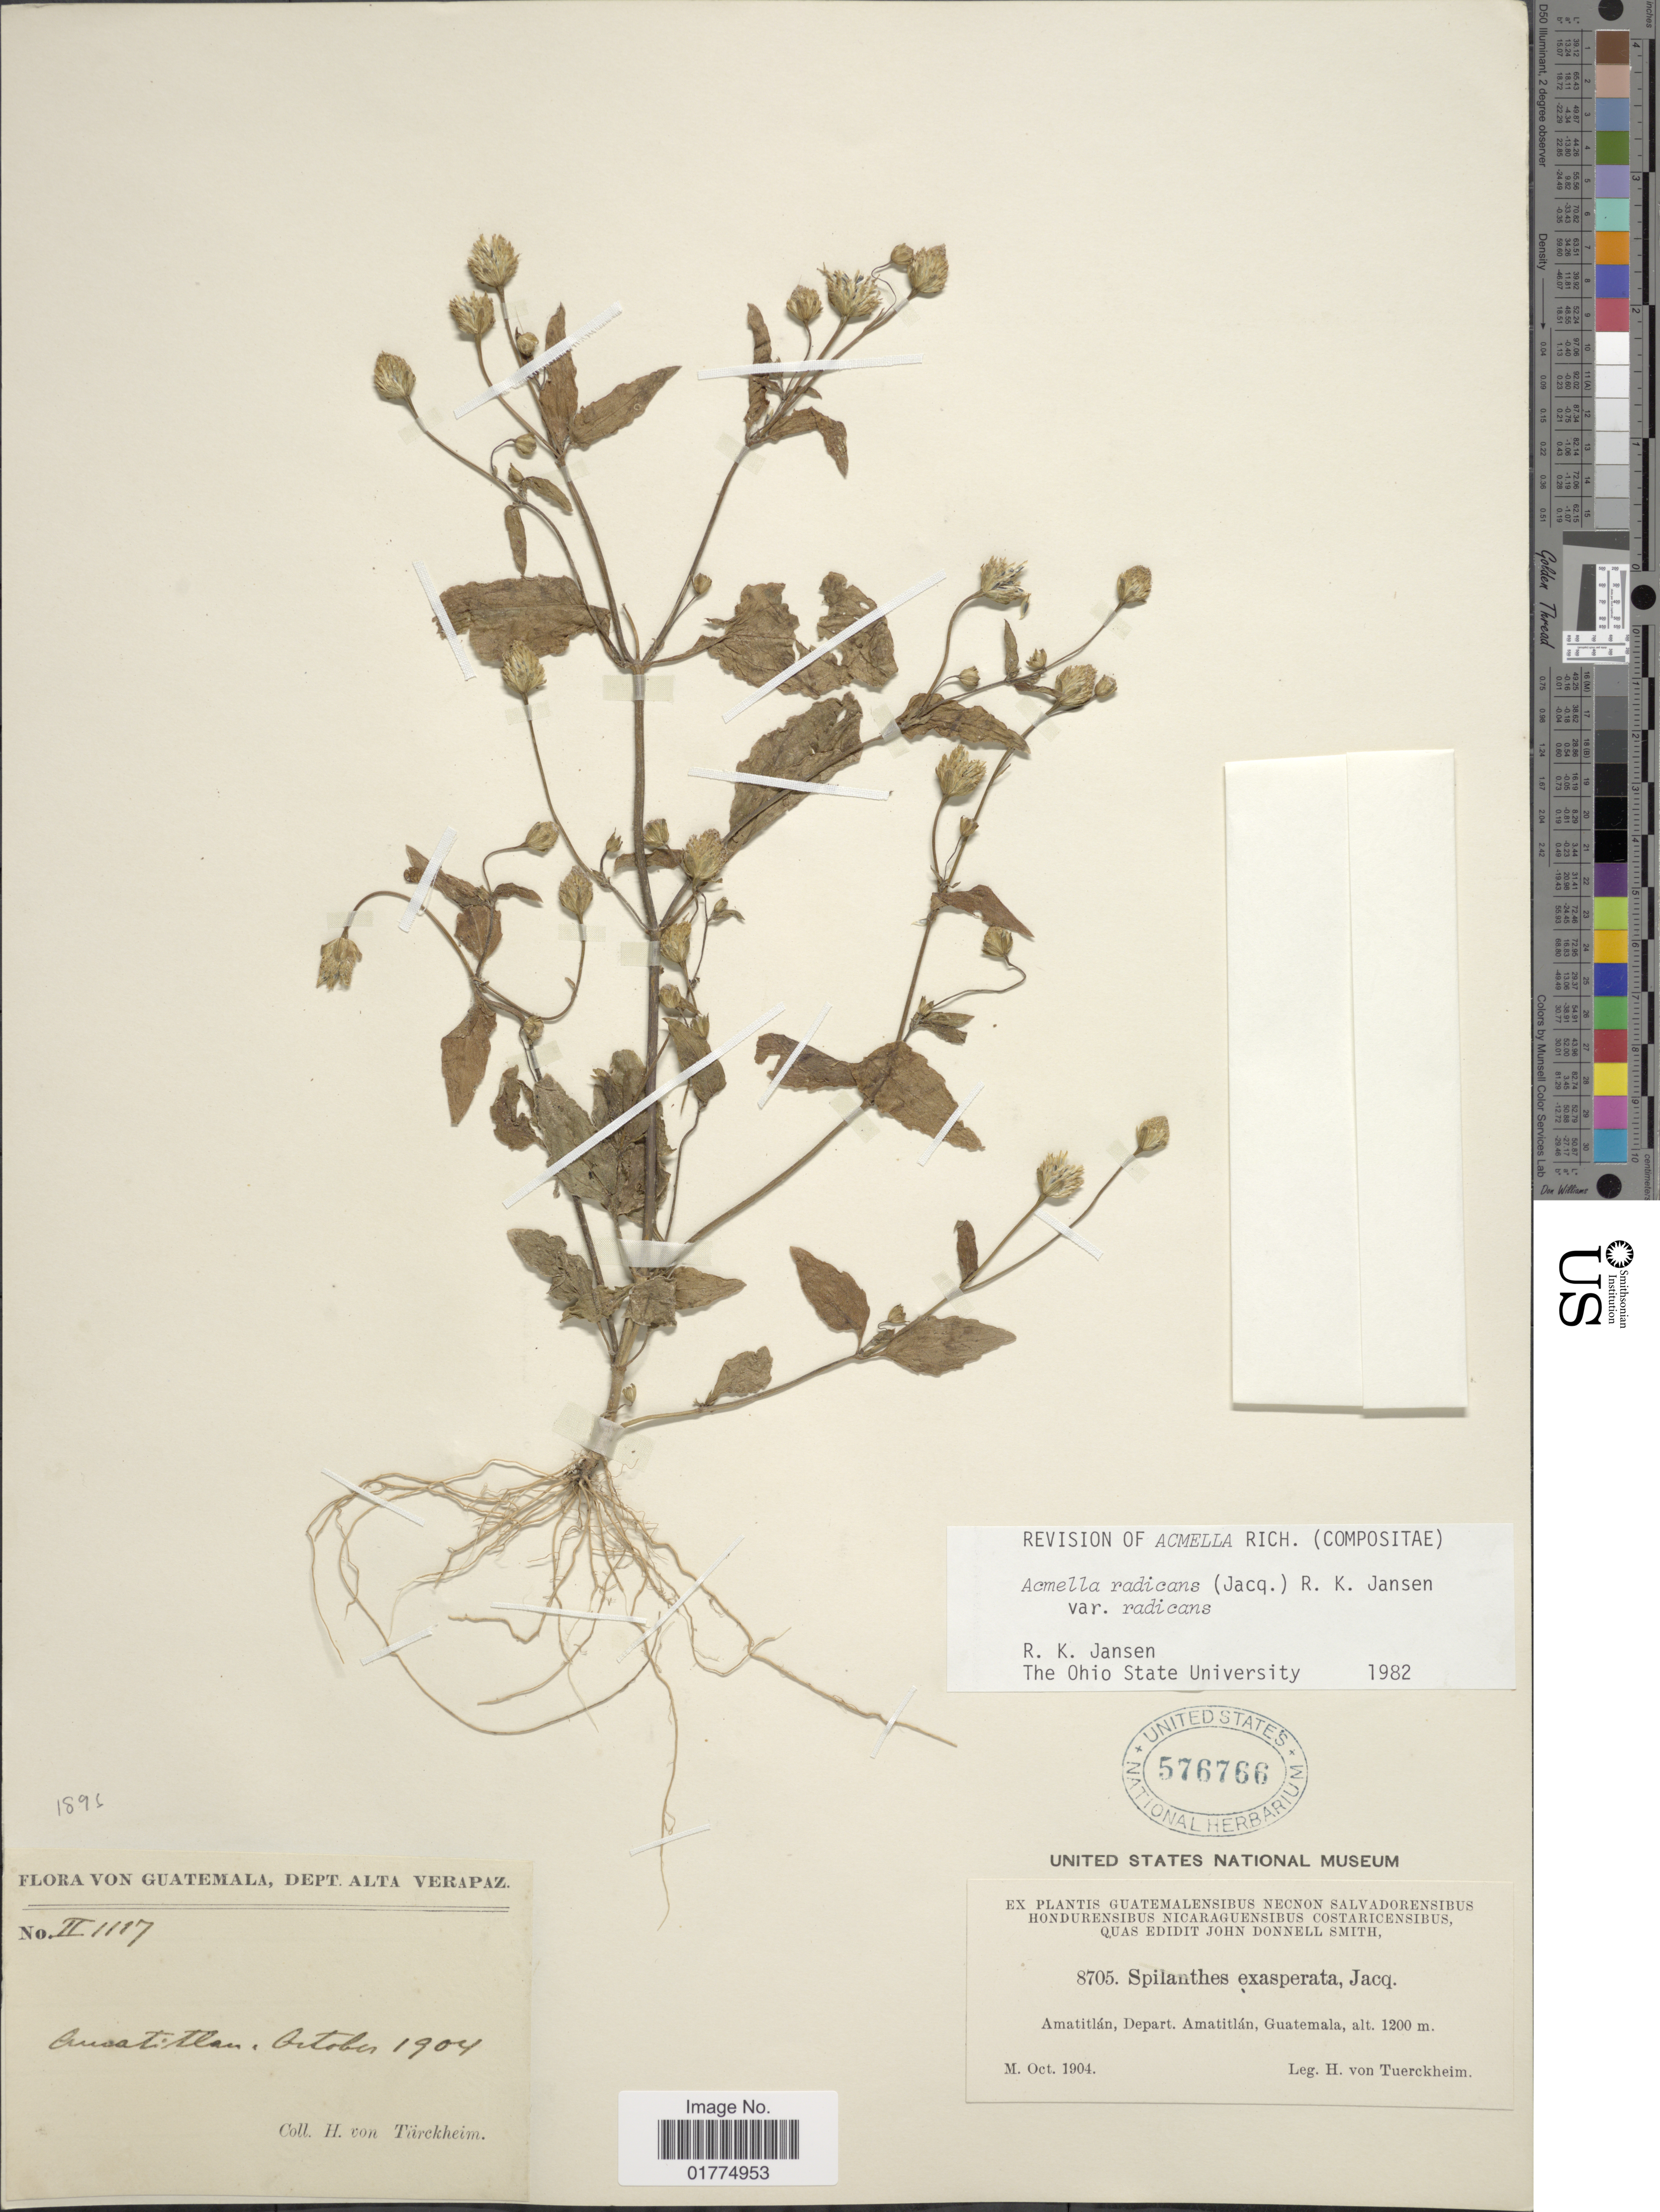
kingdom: Plantae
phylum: Tracheophyta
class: Magnoliopsida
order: Asterales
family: Asteraceae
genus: Acmella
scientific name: Acmella radicans var. radicans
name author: (Jacq.) R.K. Jansen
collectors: H. von Tuerckheim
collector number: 8705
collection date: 1904-10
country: Guatemala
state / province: Guatemala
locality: Amatitlán, Depart. Amatitlán, Guatemala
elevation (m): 1200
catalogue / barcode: US 576766